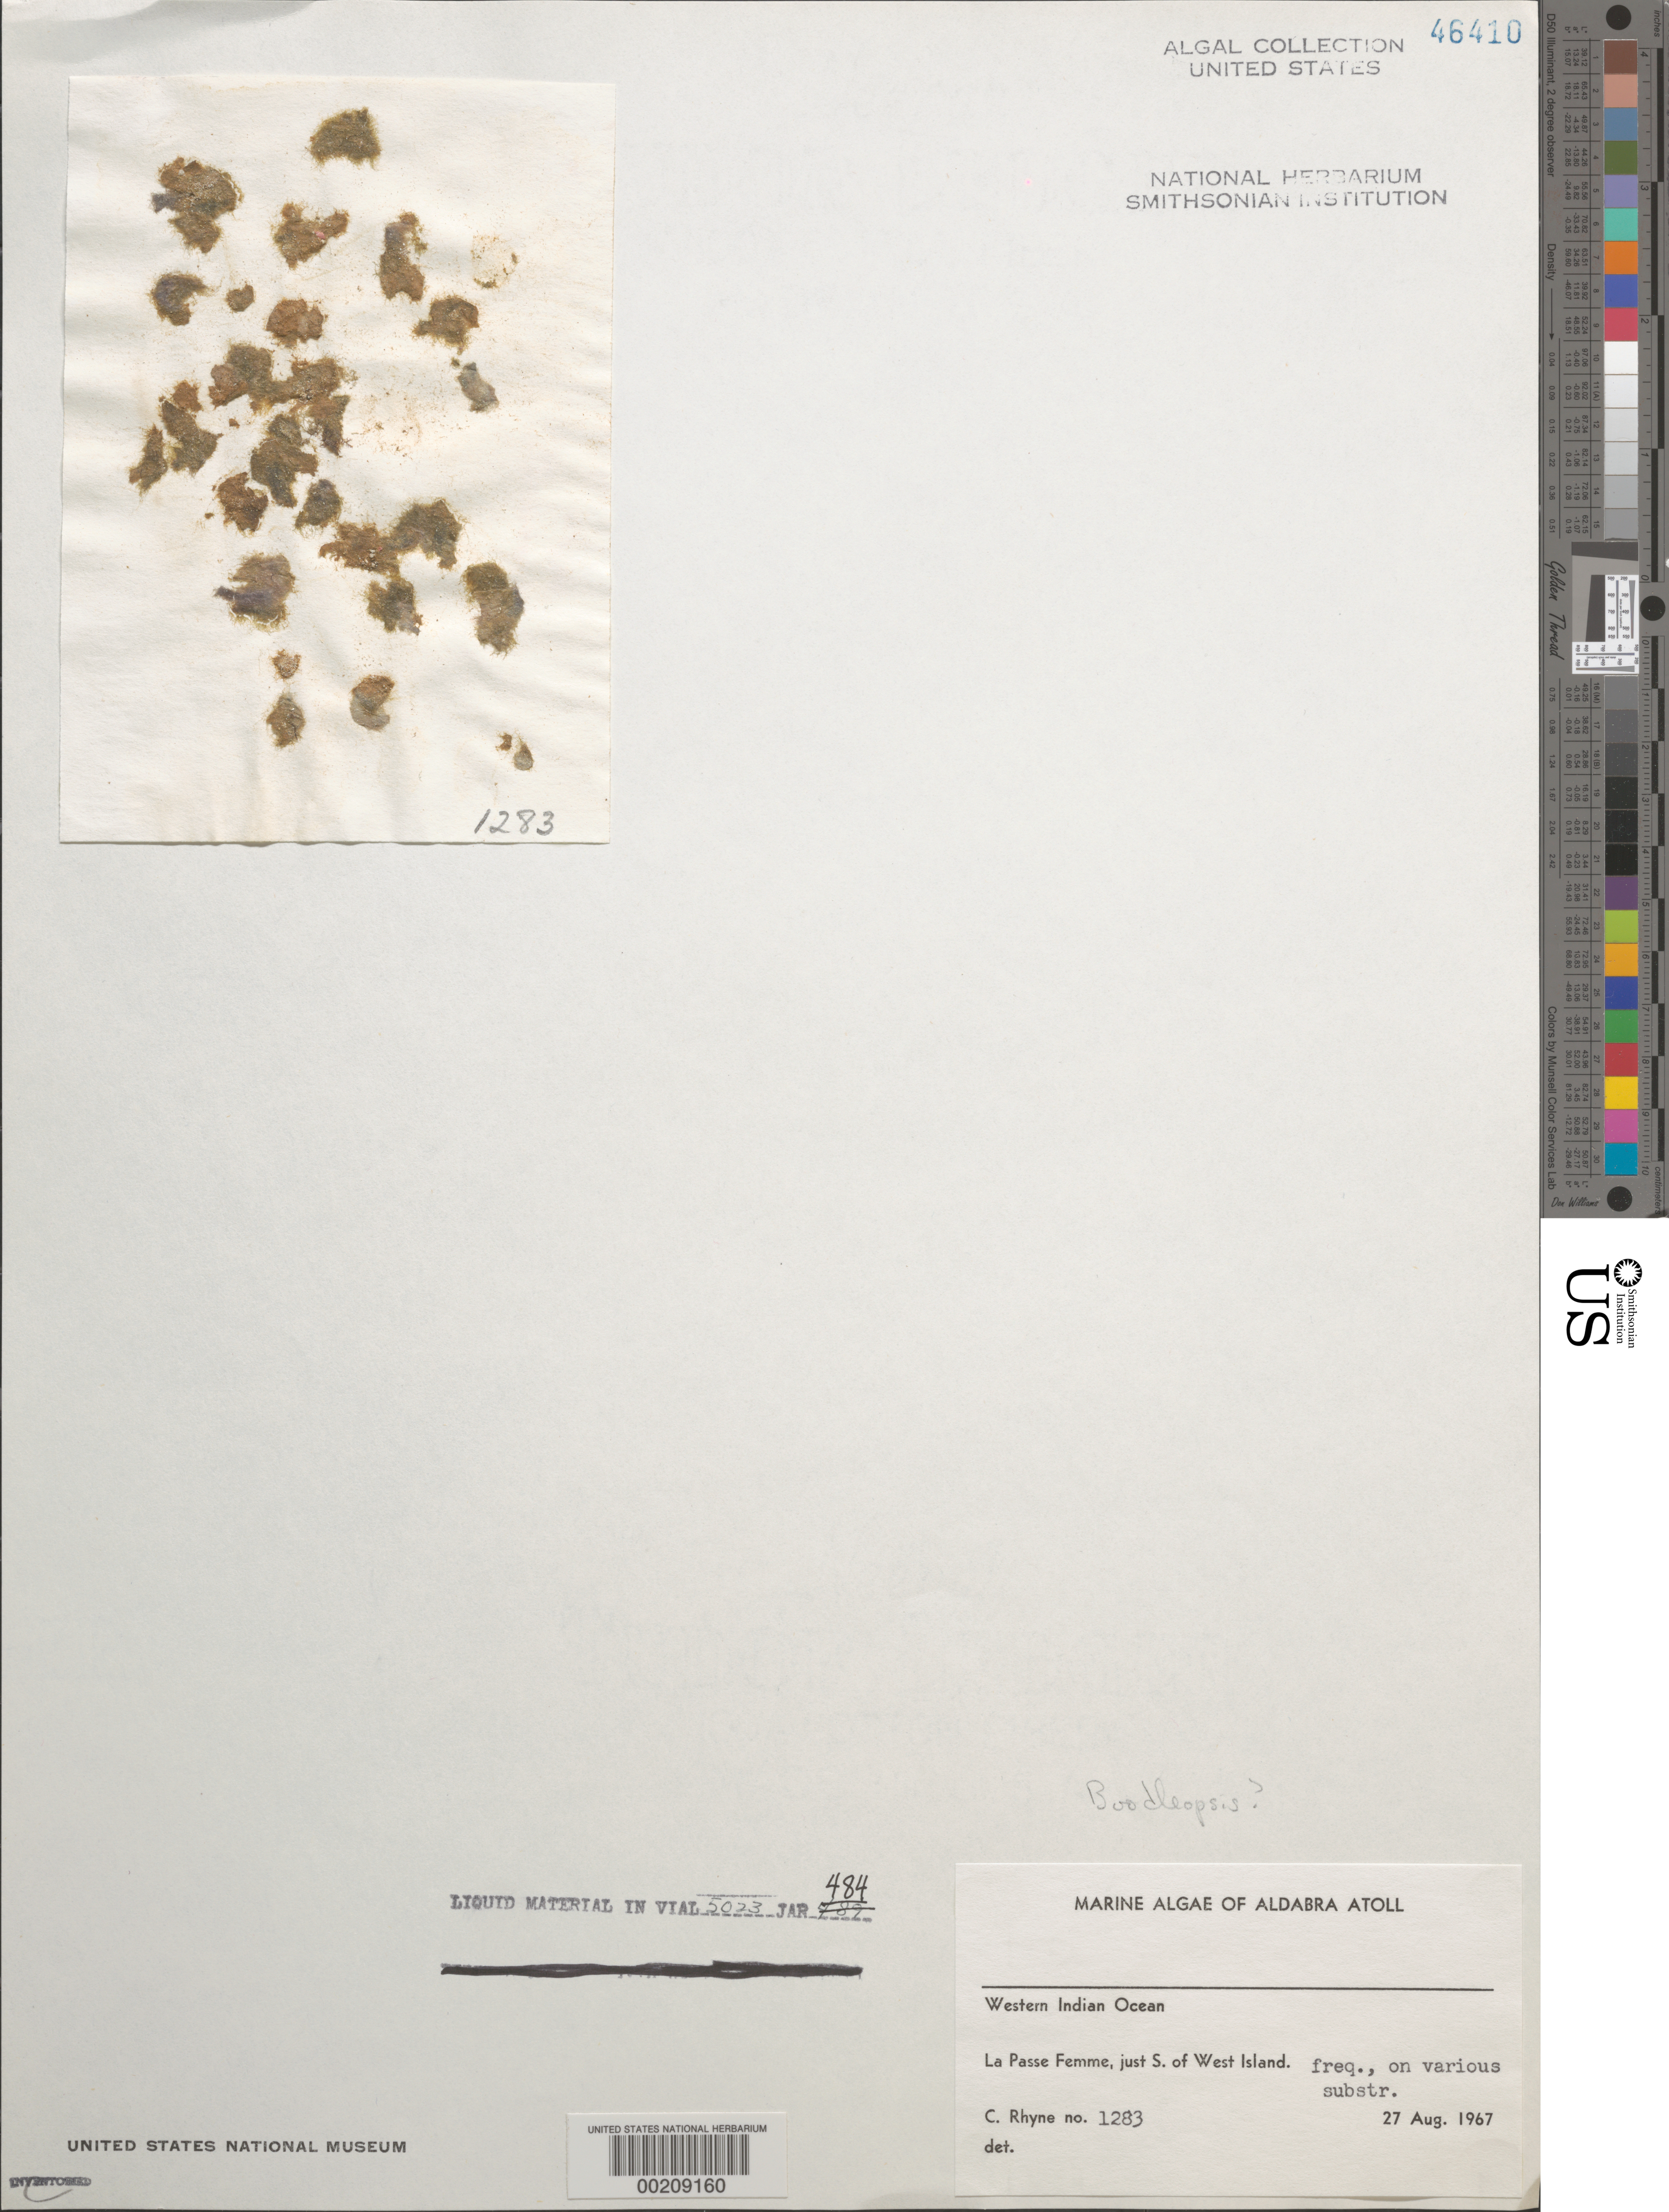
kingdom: Plantae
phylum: Chlorophyta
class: Ulvophyceae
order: Bryopsidales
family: Udoteaceae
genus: Boodleopsis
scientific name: Boodleopsis sp.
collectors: C. Rhyne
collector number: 1283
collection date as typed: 27 Aug 1967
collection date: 1967-08-27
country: Seychelles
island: Aldabra Atoll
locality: Just west of La Passe Femme, West Islet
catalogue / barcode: US 46410